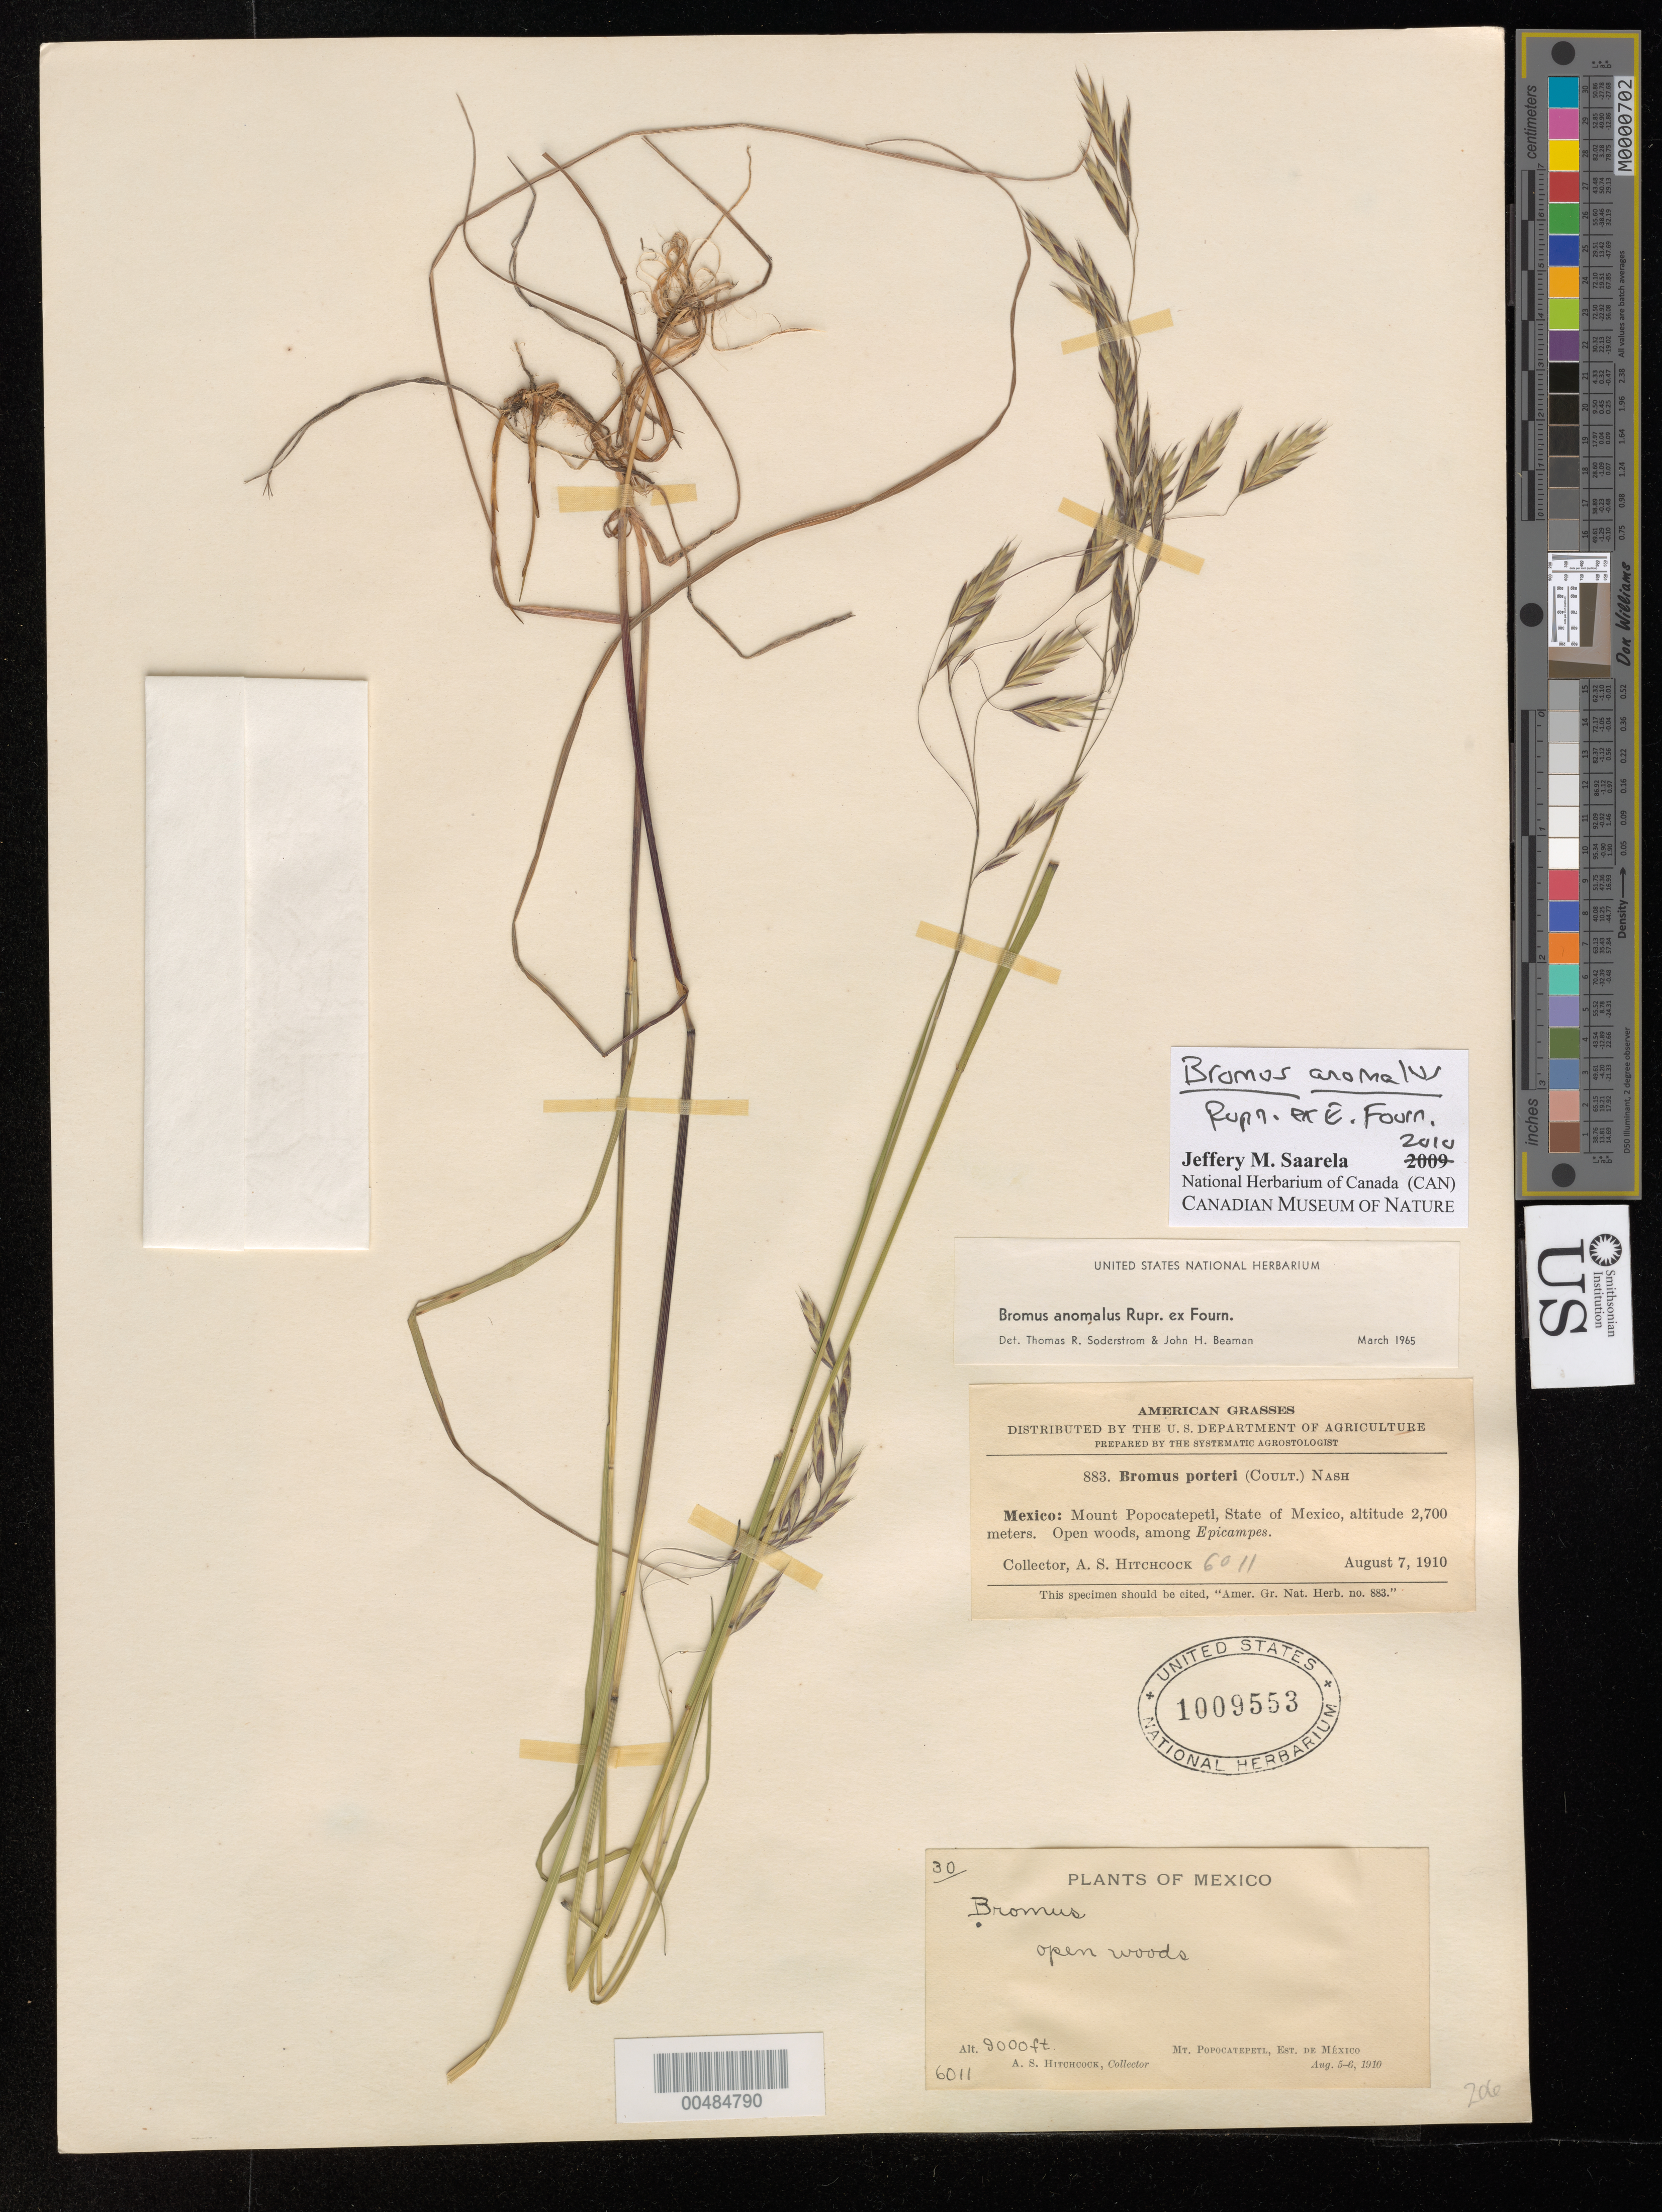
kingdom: Plantae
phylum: Tracheophyta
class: Liliopsida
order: Poales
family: Poaceae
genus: Bromus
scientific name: Bromus anomalus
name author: Rupr. ex E. Fourn.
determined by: Soderstrom, T. R.; Beaman, J. H.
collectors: A. S. Hitchcock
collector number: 6011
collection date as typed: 5 Aug 1910 to 6 Aug 1910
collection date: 1910-08-05/1910-08-06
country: Mexico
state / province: México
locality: Mt. Popocatepetl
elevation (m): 2743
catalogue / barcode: US 1009553